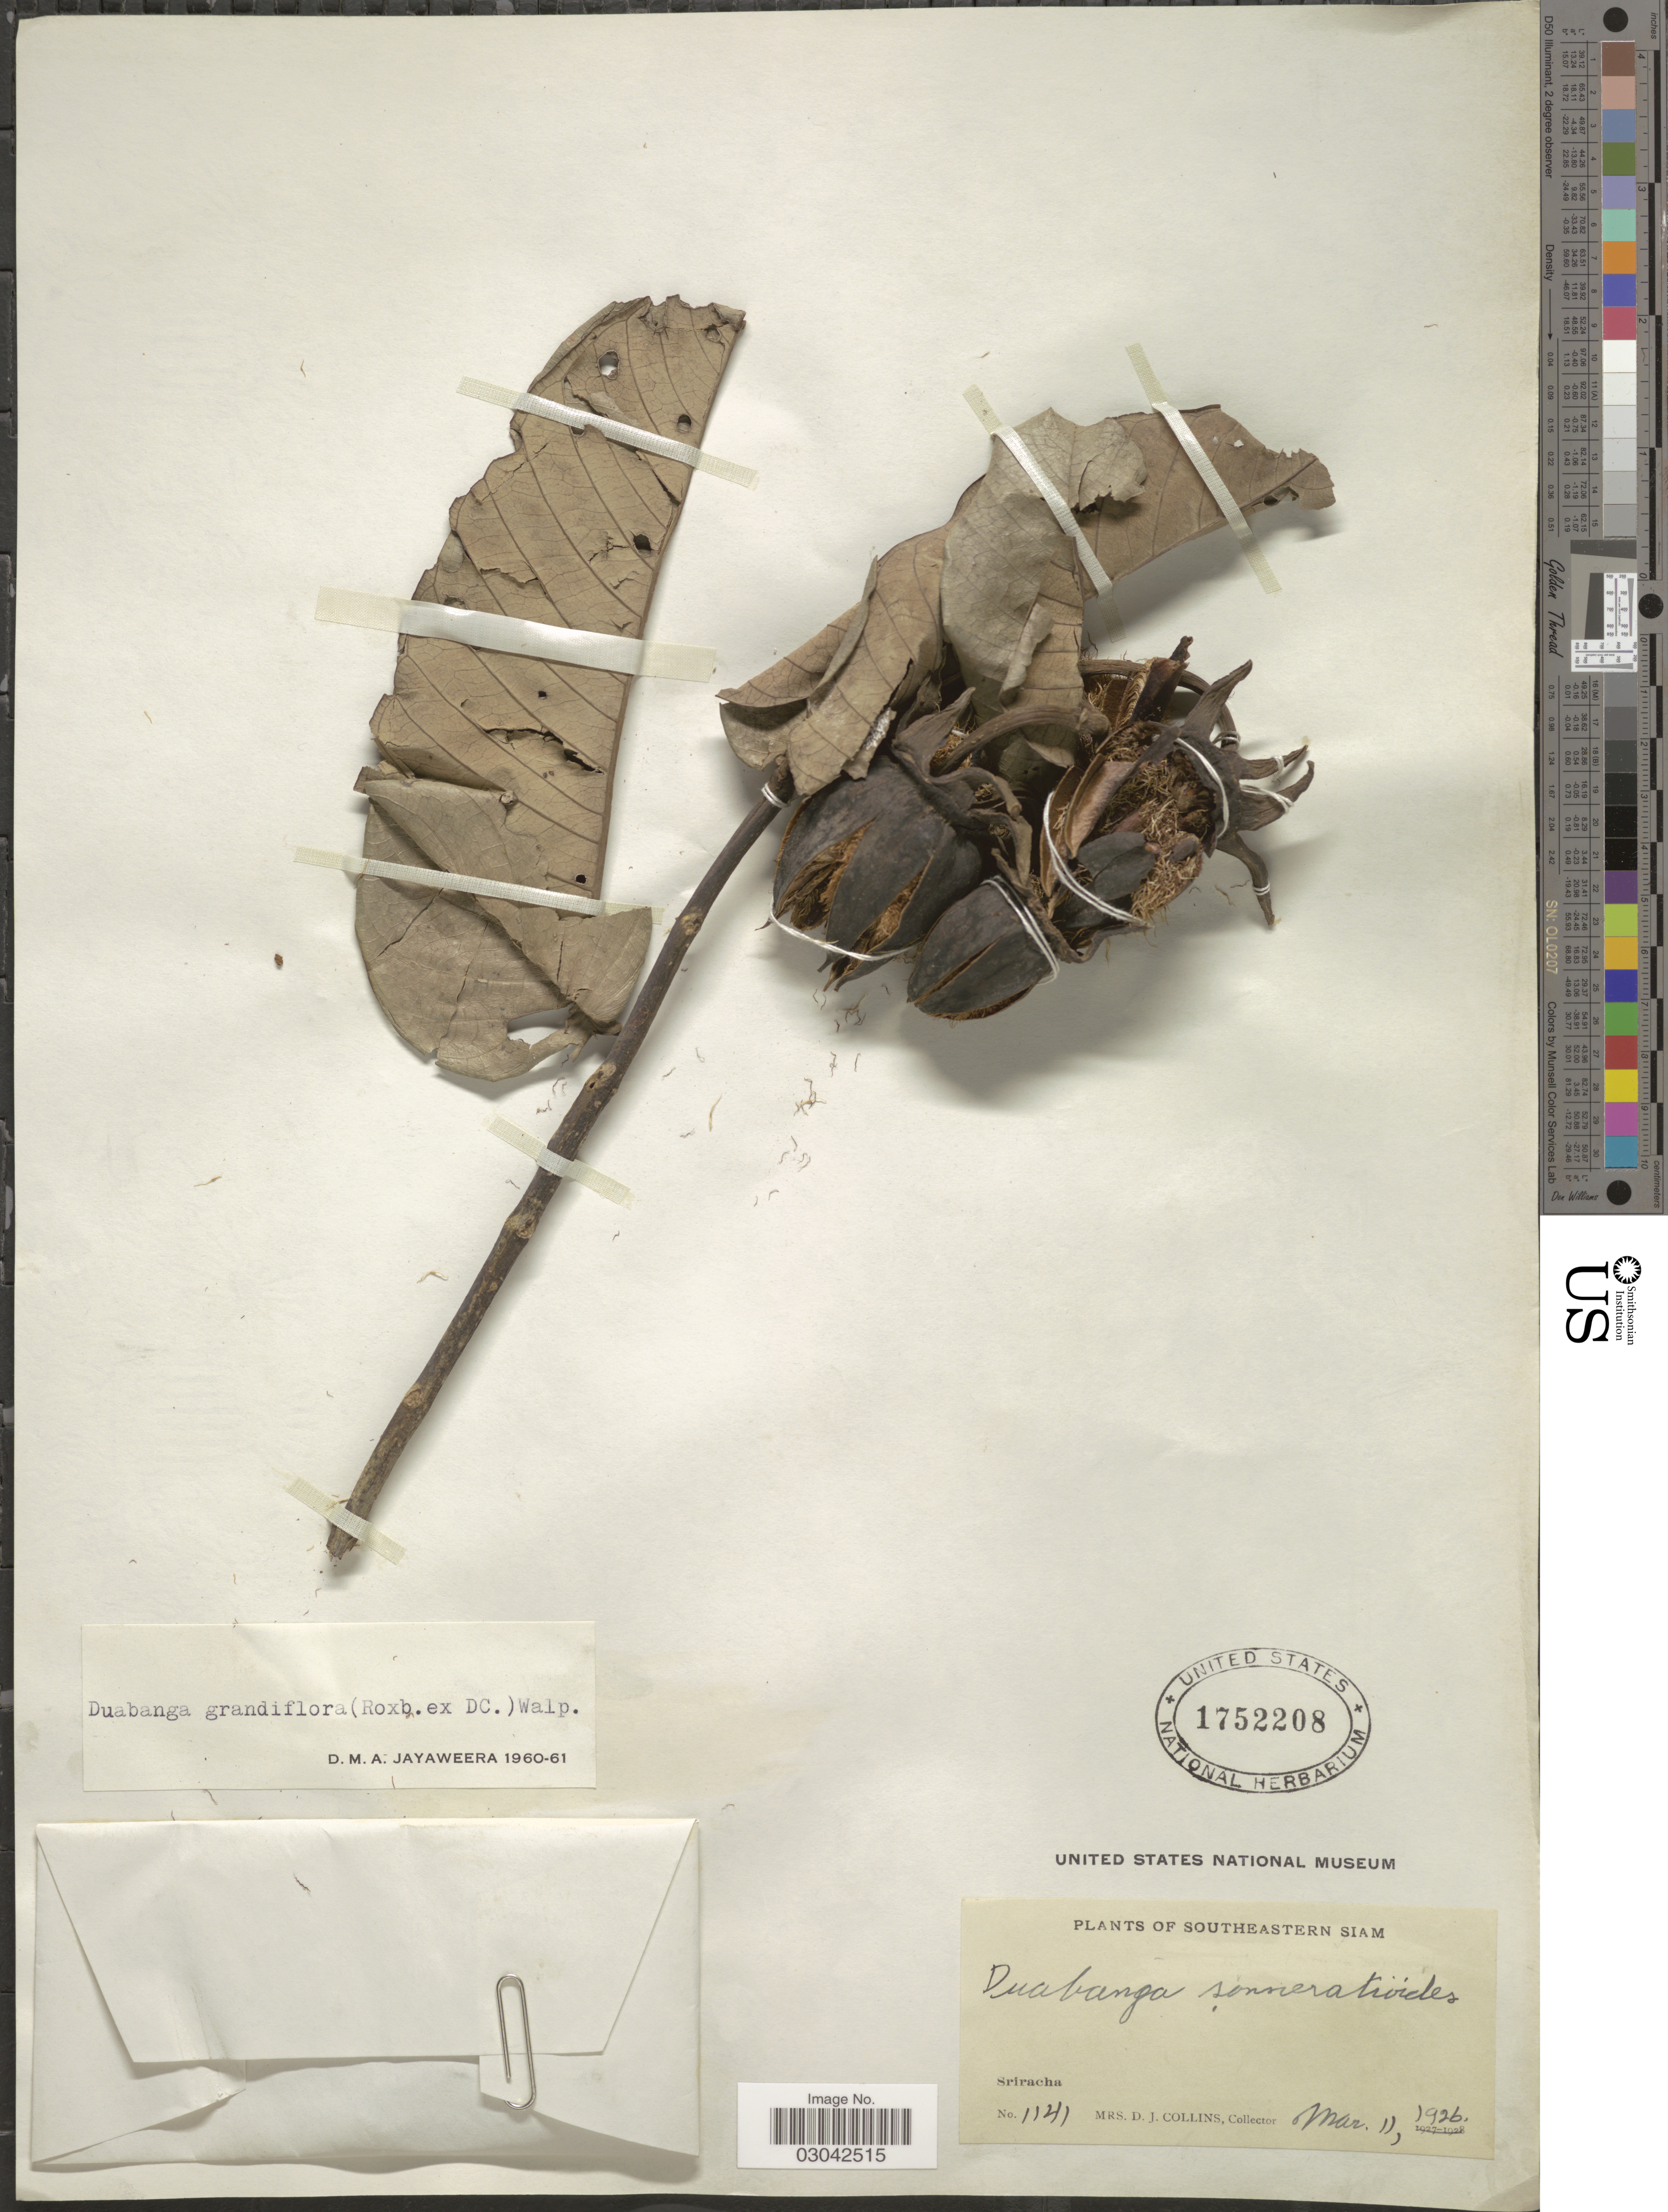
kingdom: Plantae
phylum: Tracheophyta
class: Magnoliopsida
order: Myrtales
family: Lythraceae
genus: Duabanga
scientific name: Duabanga grandiflora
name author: (Roxb. ex DC.) Walp.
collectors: Mrs. D. J. Collins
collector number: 1141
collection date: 1926-03-11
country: Thailand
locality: Southeastern Siam. Sriracha.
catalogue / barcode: US 1752208